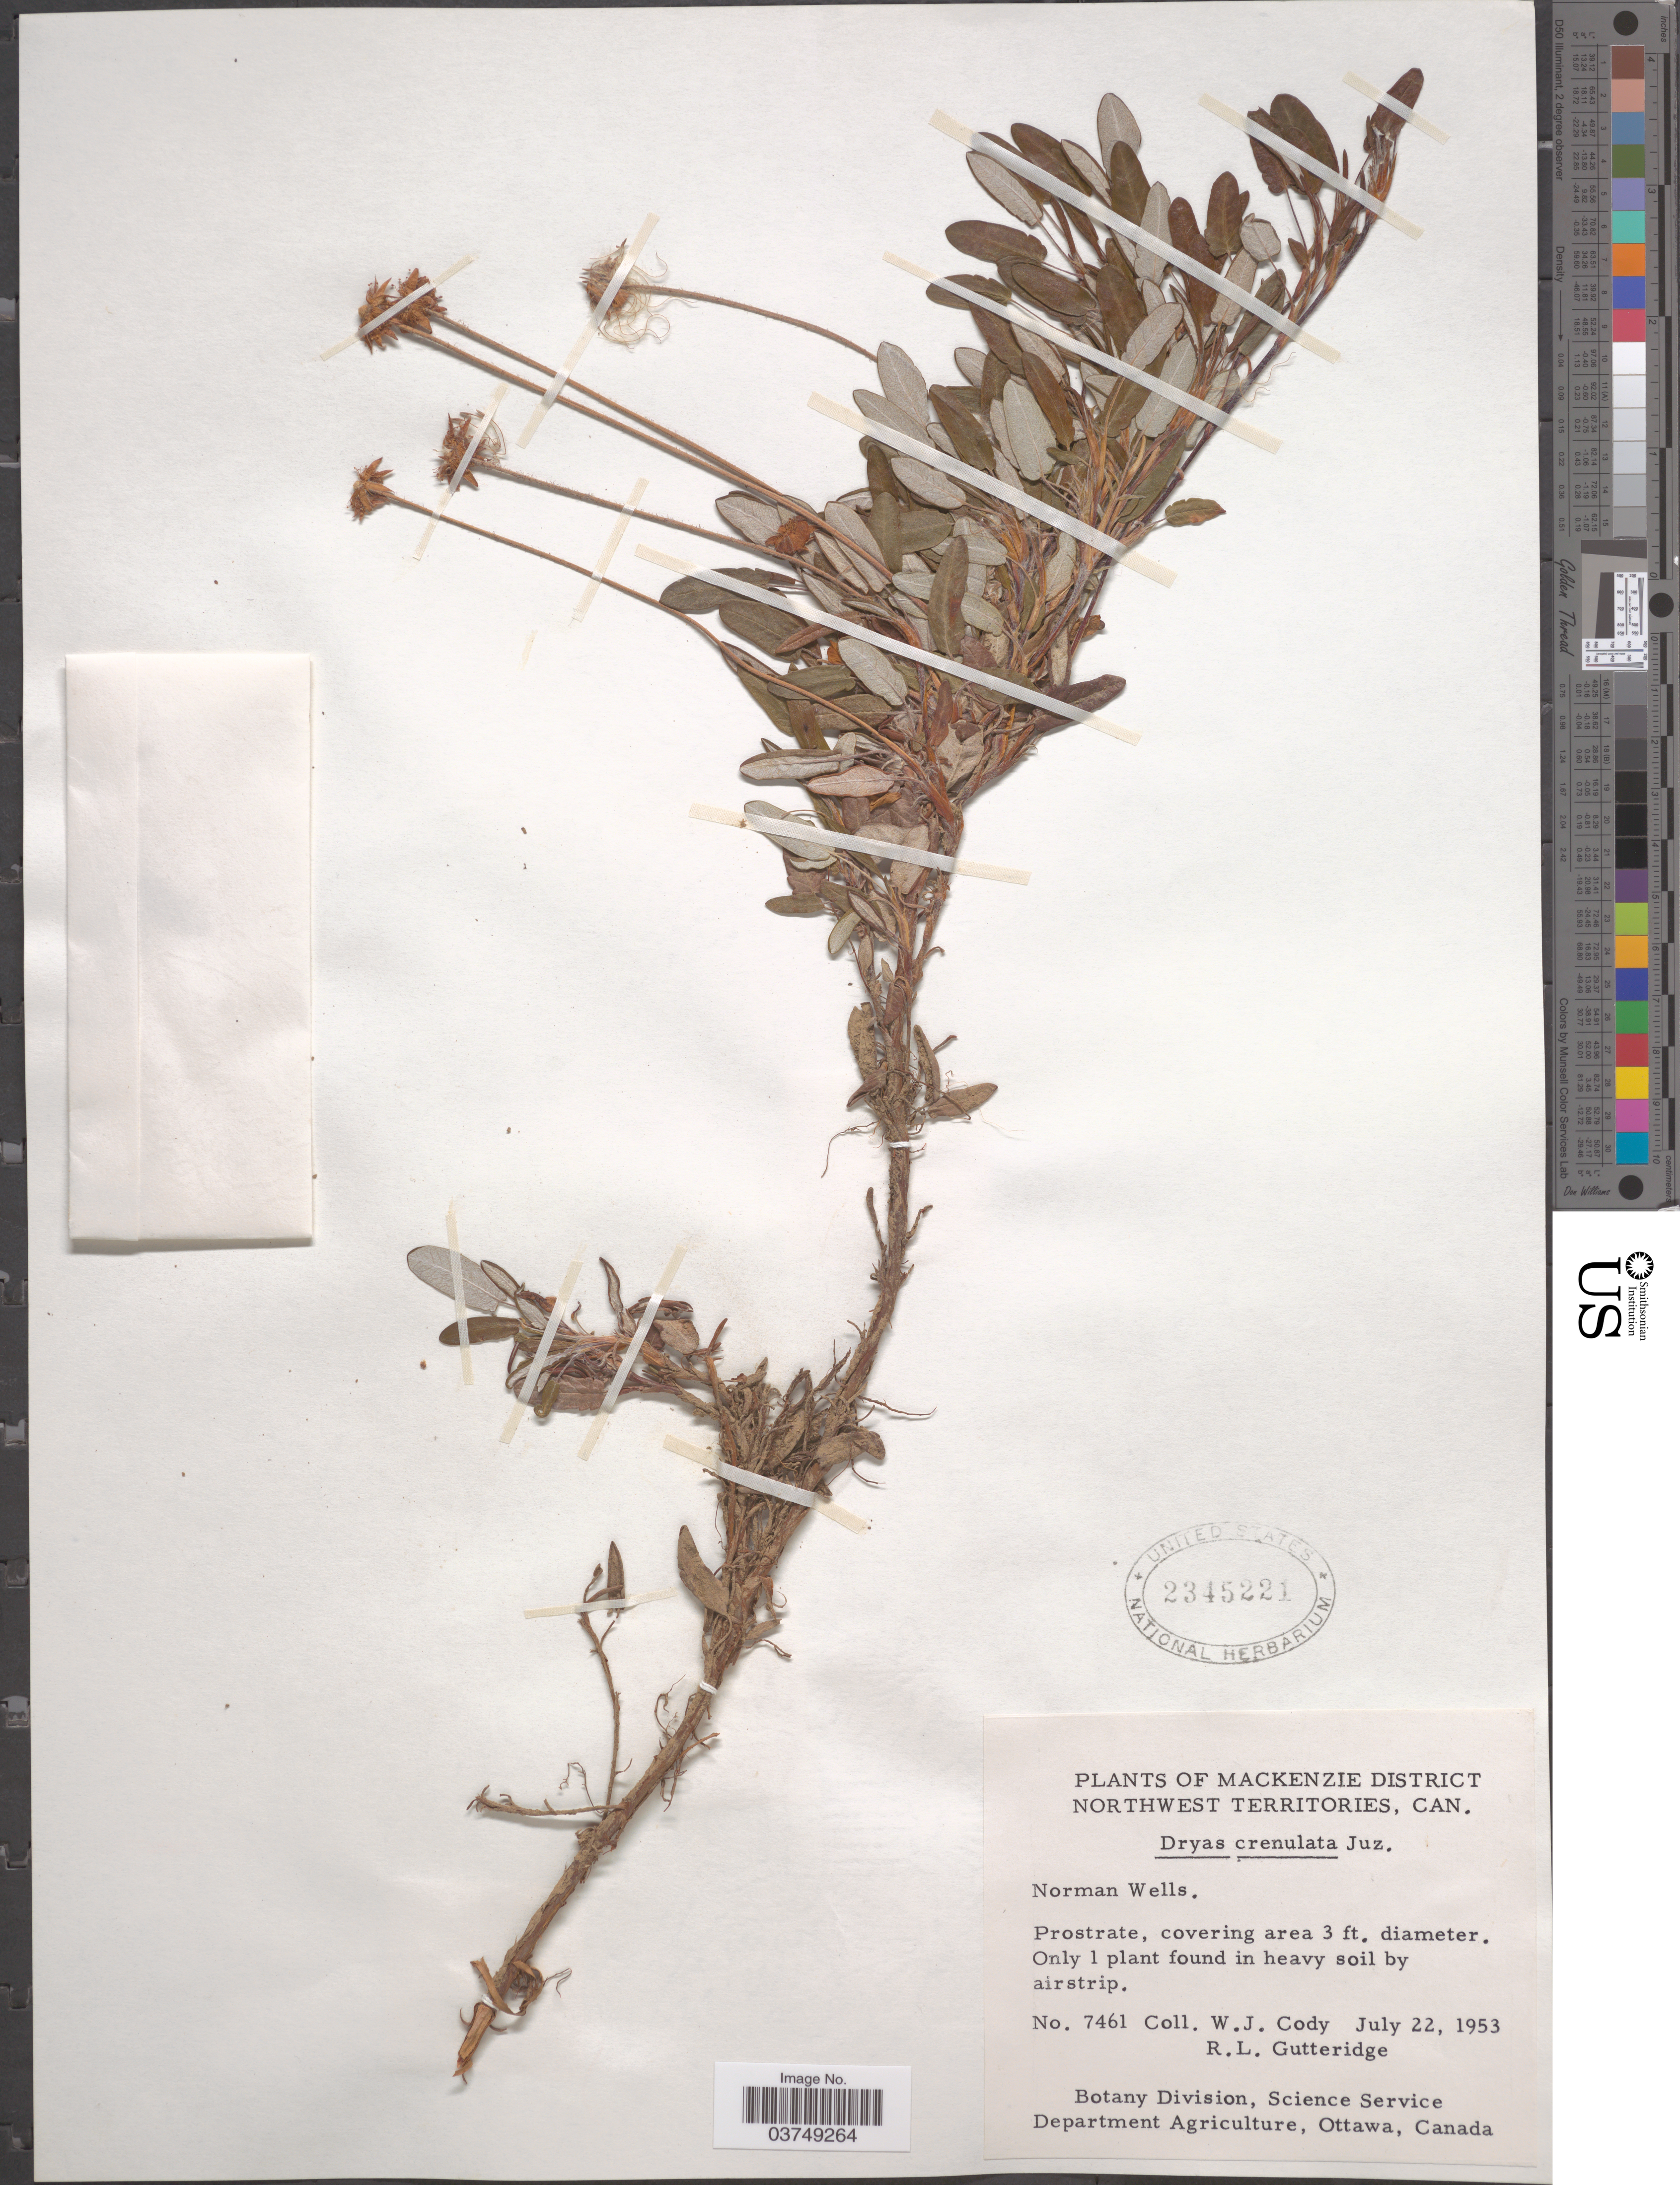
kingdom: Plantae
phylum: Tracheophyta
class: Magnoliopsida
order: Rosales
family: Rosaceae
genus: Dryas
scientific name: Dryas crenulata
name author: Juz.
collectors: W. Cody & R. Gutteridge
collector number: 7461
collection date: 1953-07-22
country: Canada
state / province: Northwest Territories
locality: Mackenzie District. Norman Wells. By airstrip.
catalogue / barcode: US 2345221